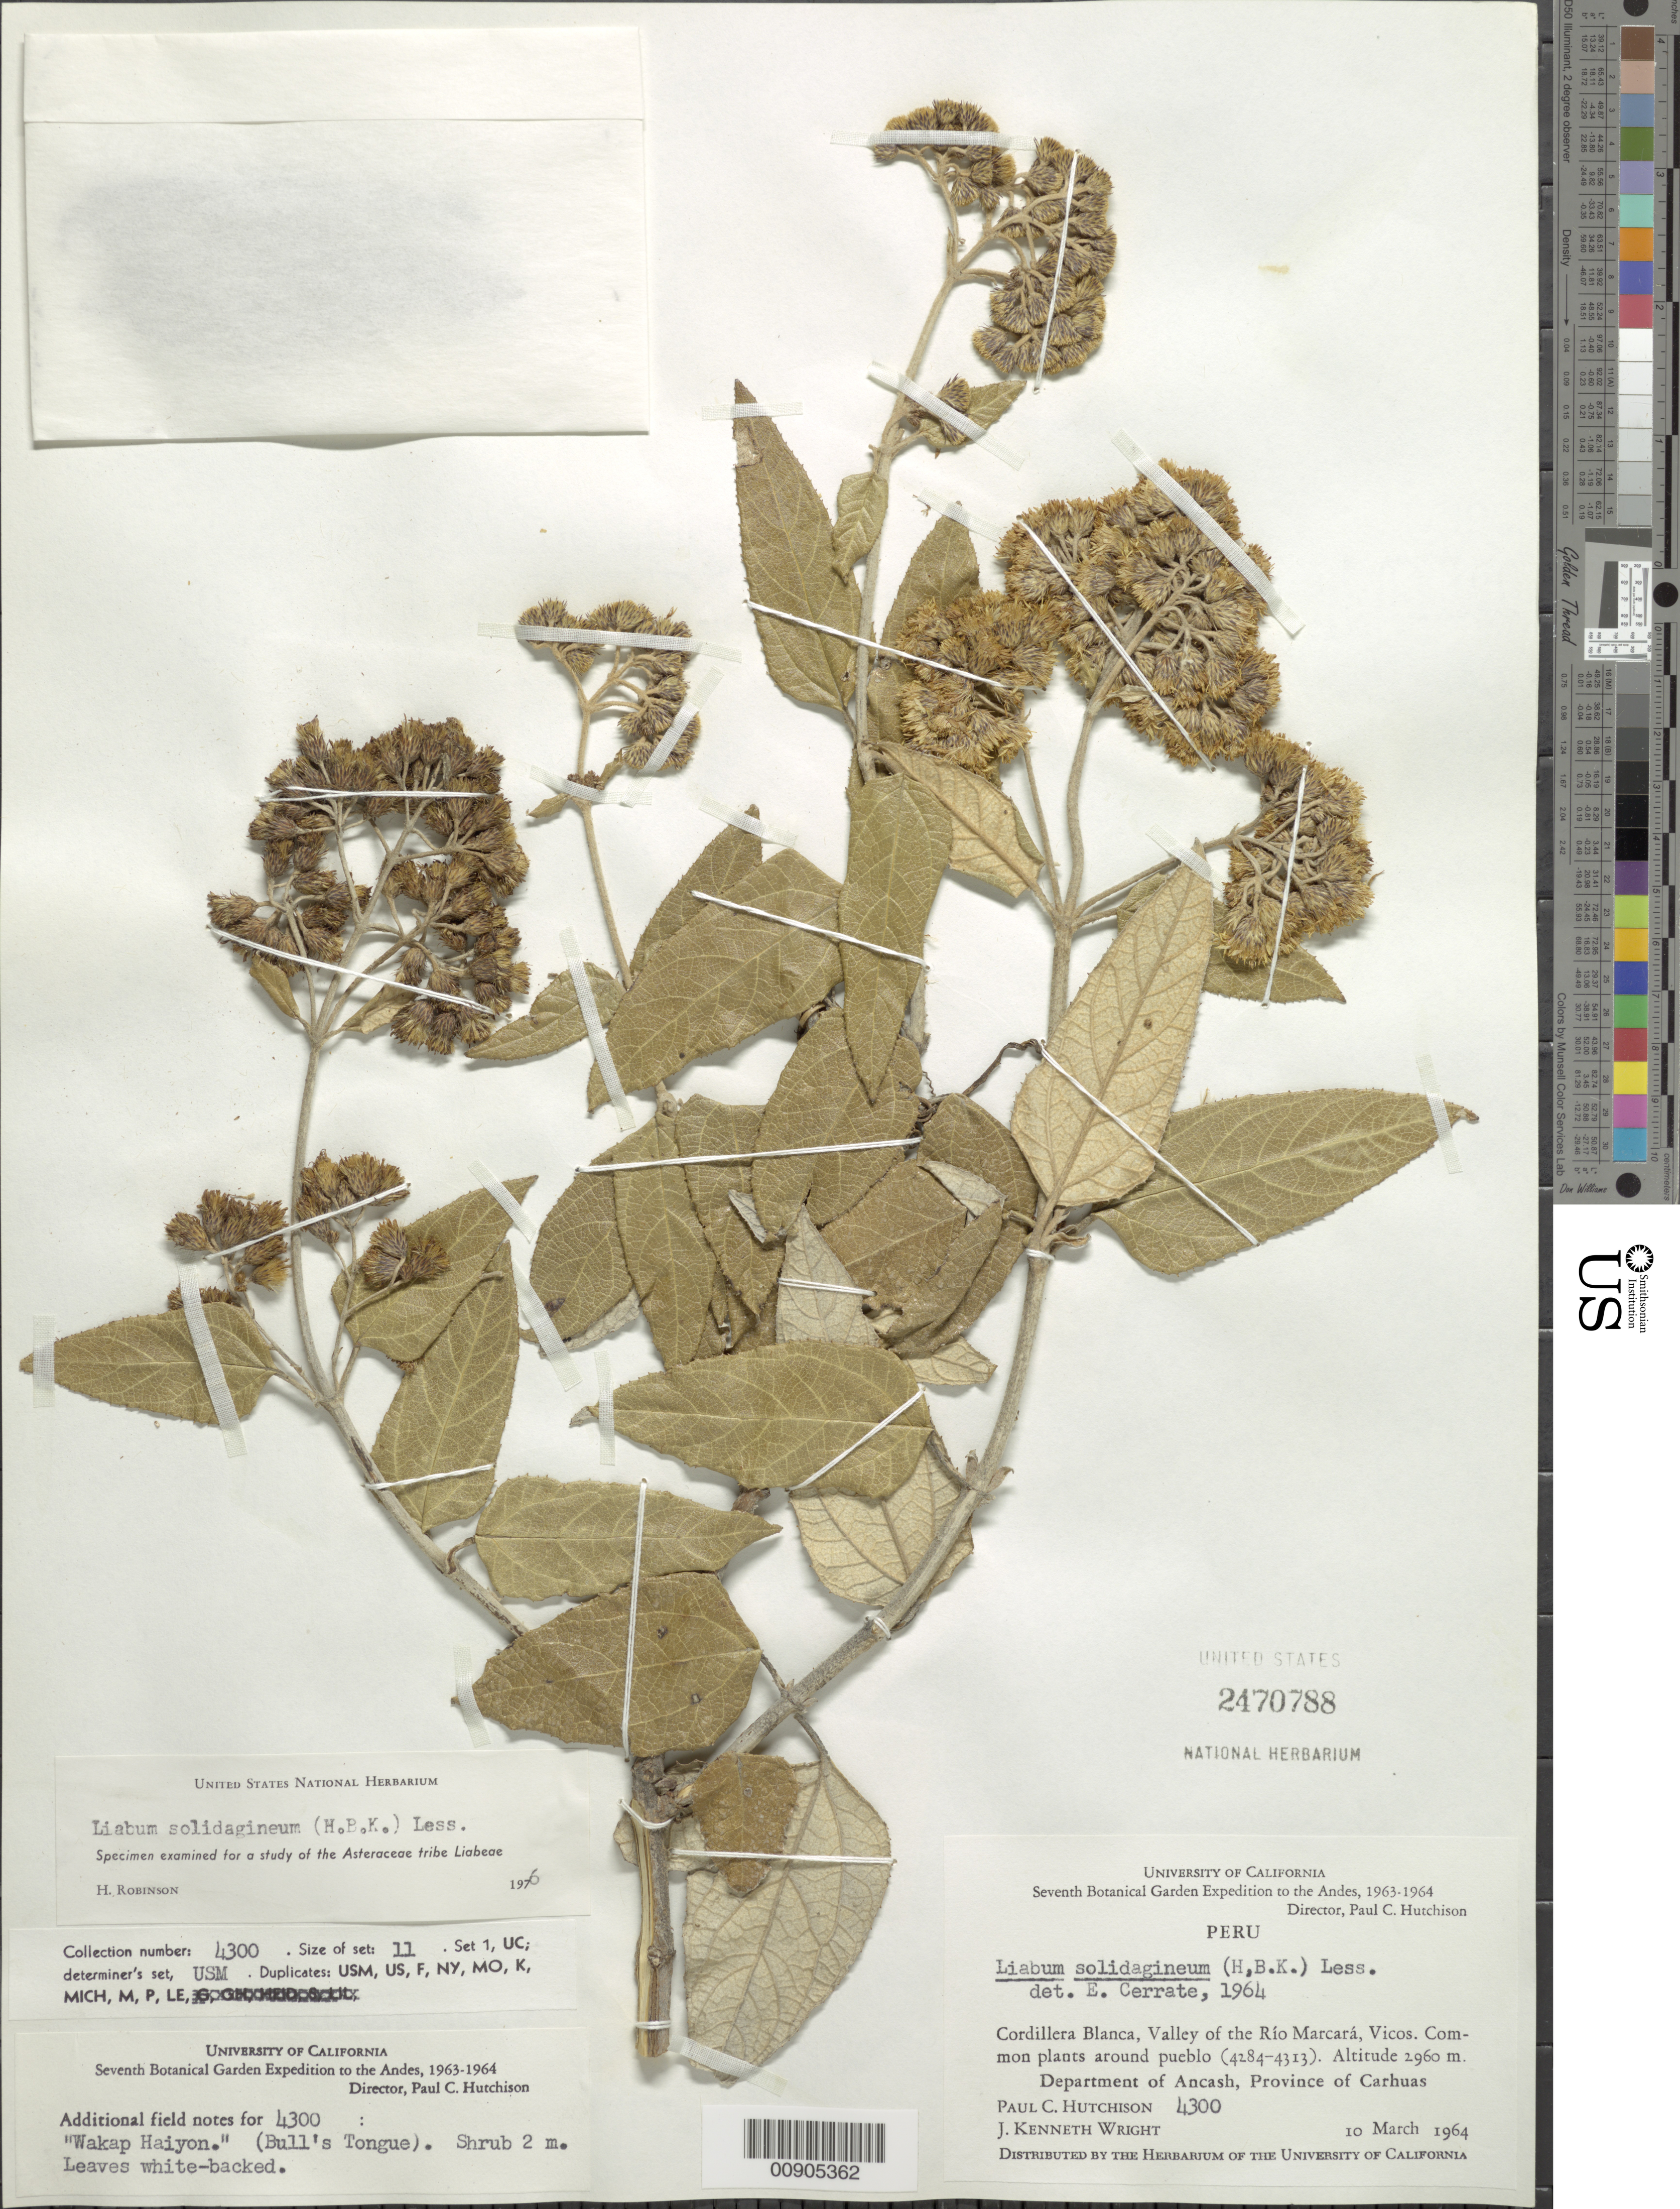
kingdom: Plantae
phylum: Tracheophyta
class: Magnoliopsida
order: Asterales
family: Asteraceae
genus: Liabum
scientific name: Liabum solidagineum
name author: (Kunth) Less.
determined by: Robinson, Harold E., (US)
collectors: P. C. Hutchison & J. K. Wright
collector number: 4300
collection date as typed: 10 March 1964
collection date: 1964-03-10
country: Peru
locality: Dpto. Ancash, Prov. Carhuas, Cordillera Blanca, valley of Río Marcará, Vicos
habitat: Around pueble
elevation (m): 2960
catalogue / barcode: US 2470788